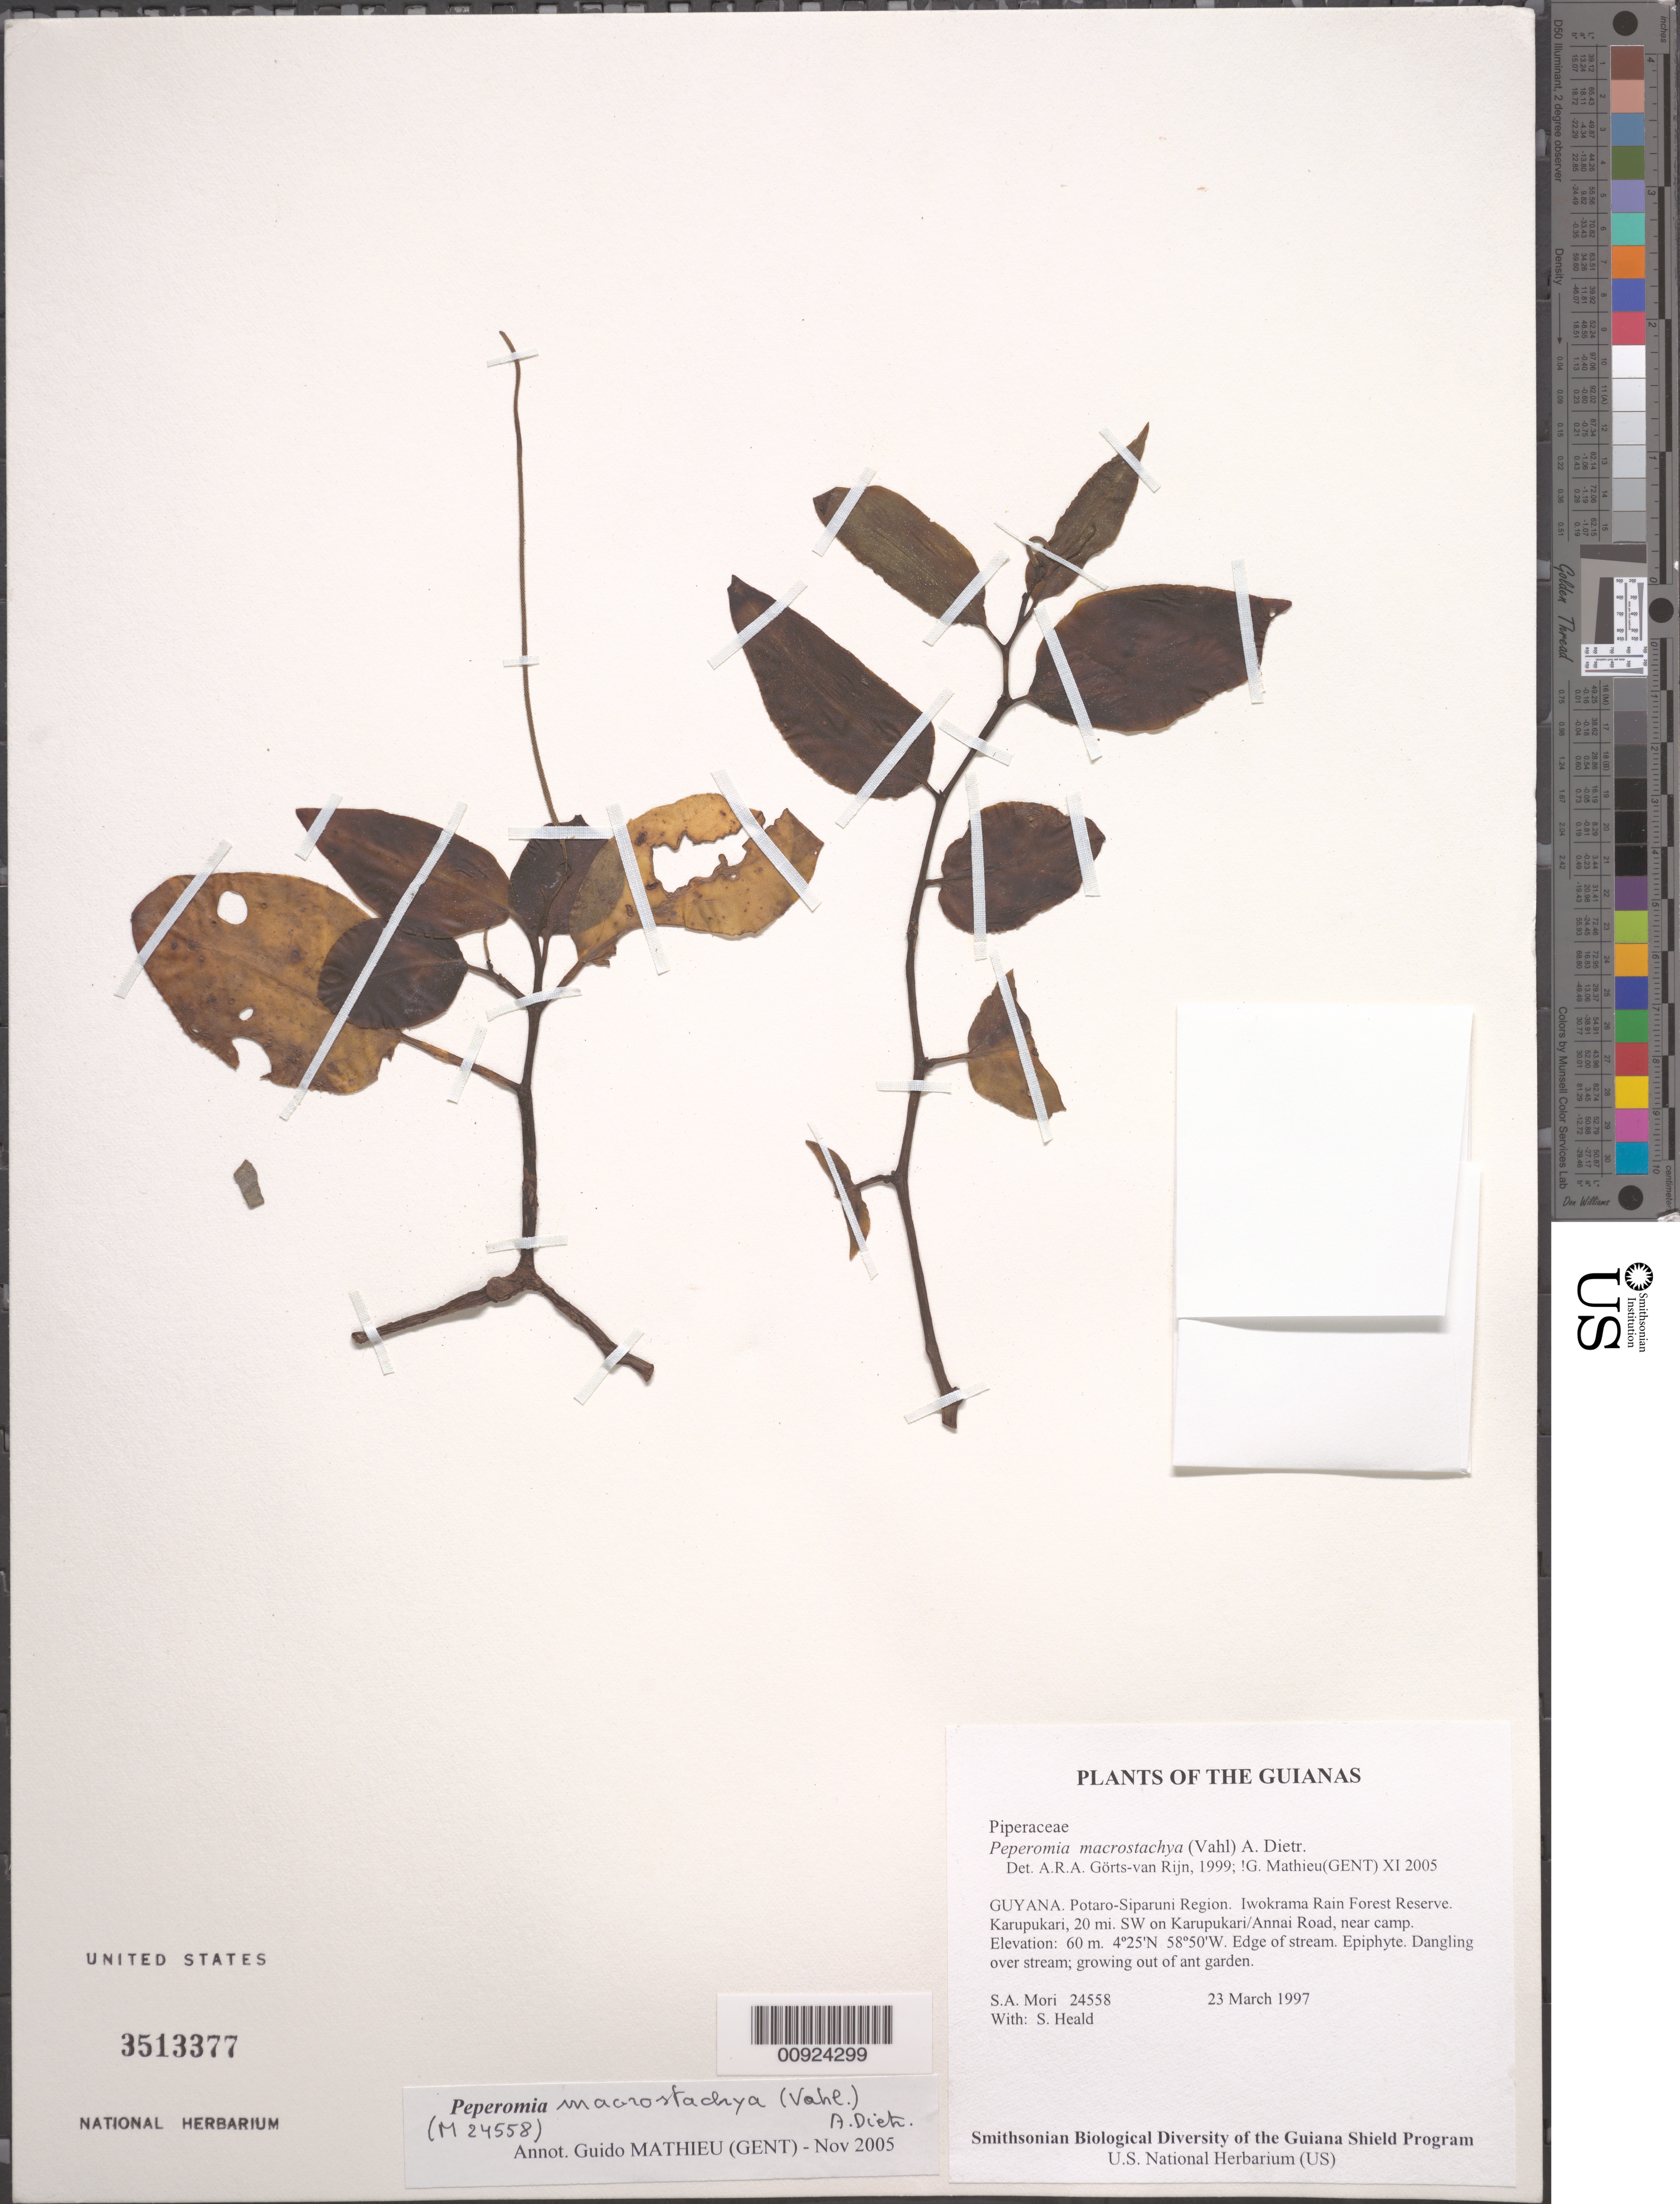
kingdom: Plantae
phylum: Tracheophyta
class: Magnoliopsida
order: Piperales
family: Piperaceae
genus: Peperomia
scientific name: Peperomia macrostachya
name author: (Vahl) A. Dietr.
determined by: Mathieu, Guido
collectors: S. Mori & S. Heald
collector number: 24558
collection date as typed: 23 March 1997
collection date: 1997-03-23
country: Guyana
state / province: Potaro-Siparuni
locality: Iwokrama Rain Forest Reserve. Karupukari, 20 mi. SW on Karupukari/Annai Road, near camp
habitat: Edge of stream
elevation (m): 60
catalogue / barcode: US 3513377